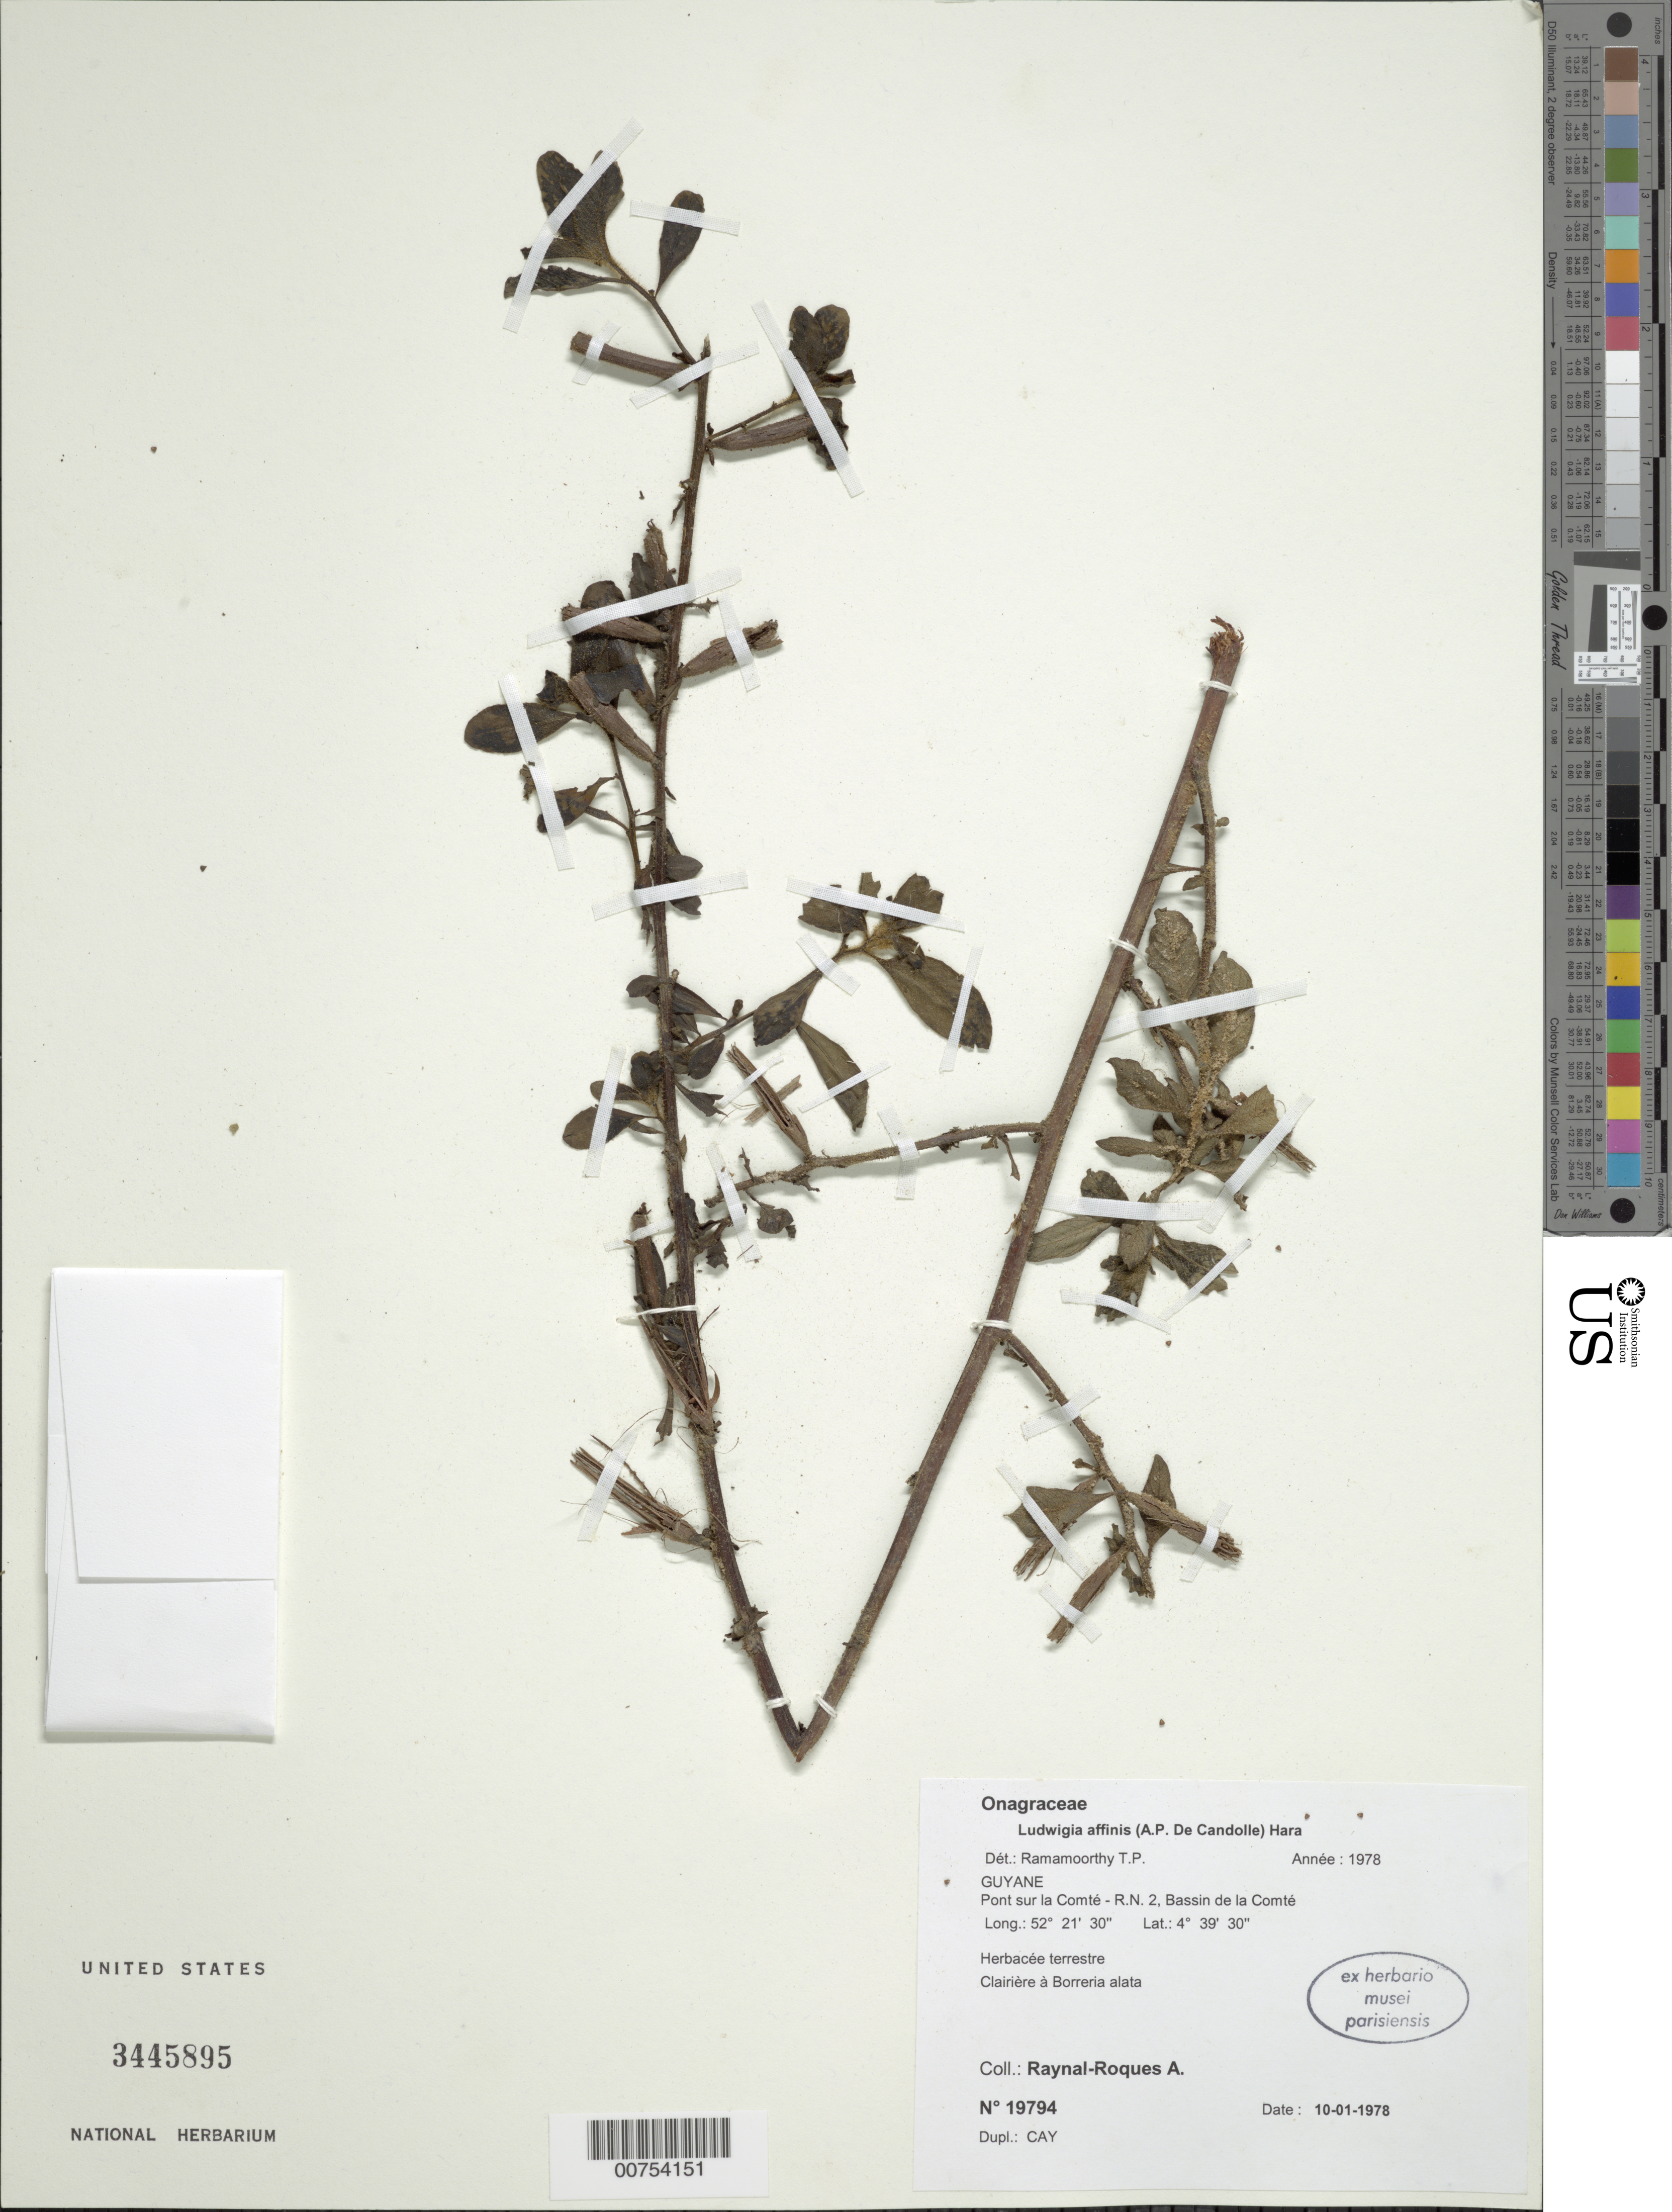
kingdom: Plantae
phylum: Tracheophyta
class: Magnoliopsida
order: Myrtales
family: Onagraceae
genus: Ludwigia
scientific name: Ludwigia affinis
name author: (DC.) H. Hara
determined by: Ramamoorthy, T. P.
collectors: A. M. Raynal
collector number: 19794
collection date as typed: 10-Jan-78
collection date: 1978-01-10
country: French Guiana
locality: Comté-RN 2, pont sur, Bassin de la Comté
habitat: Clearing with Borreria alata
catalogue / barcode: US 3445895